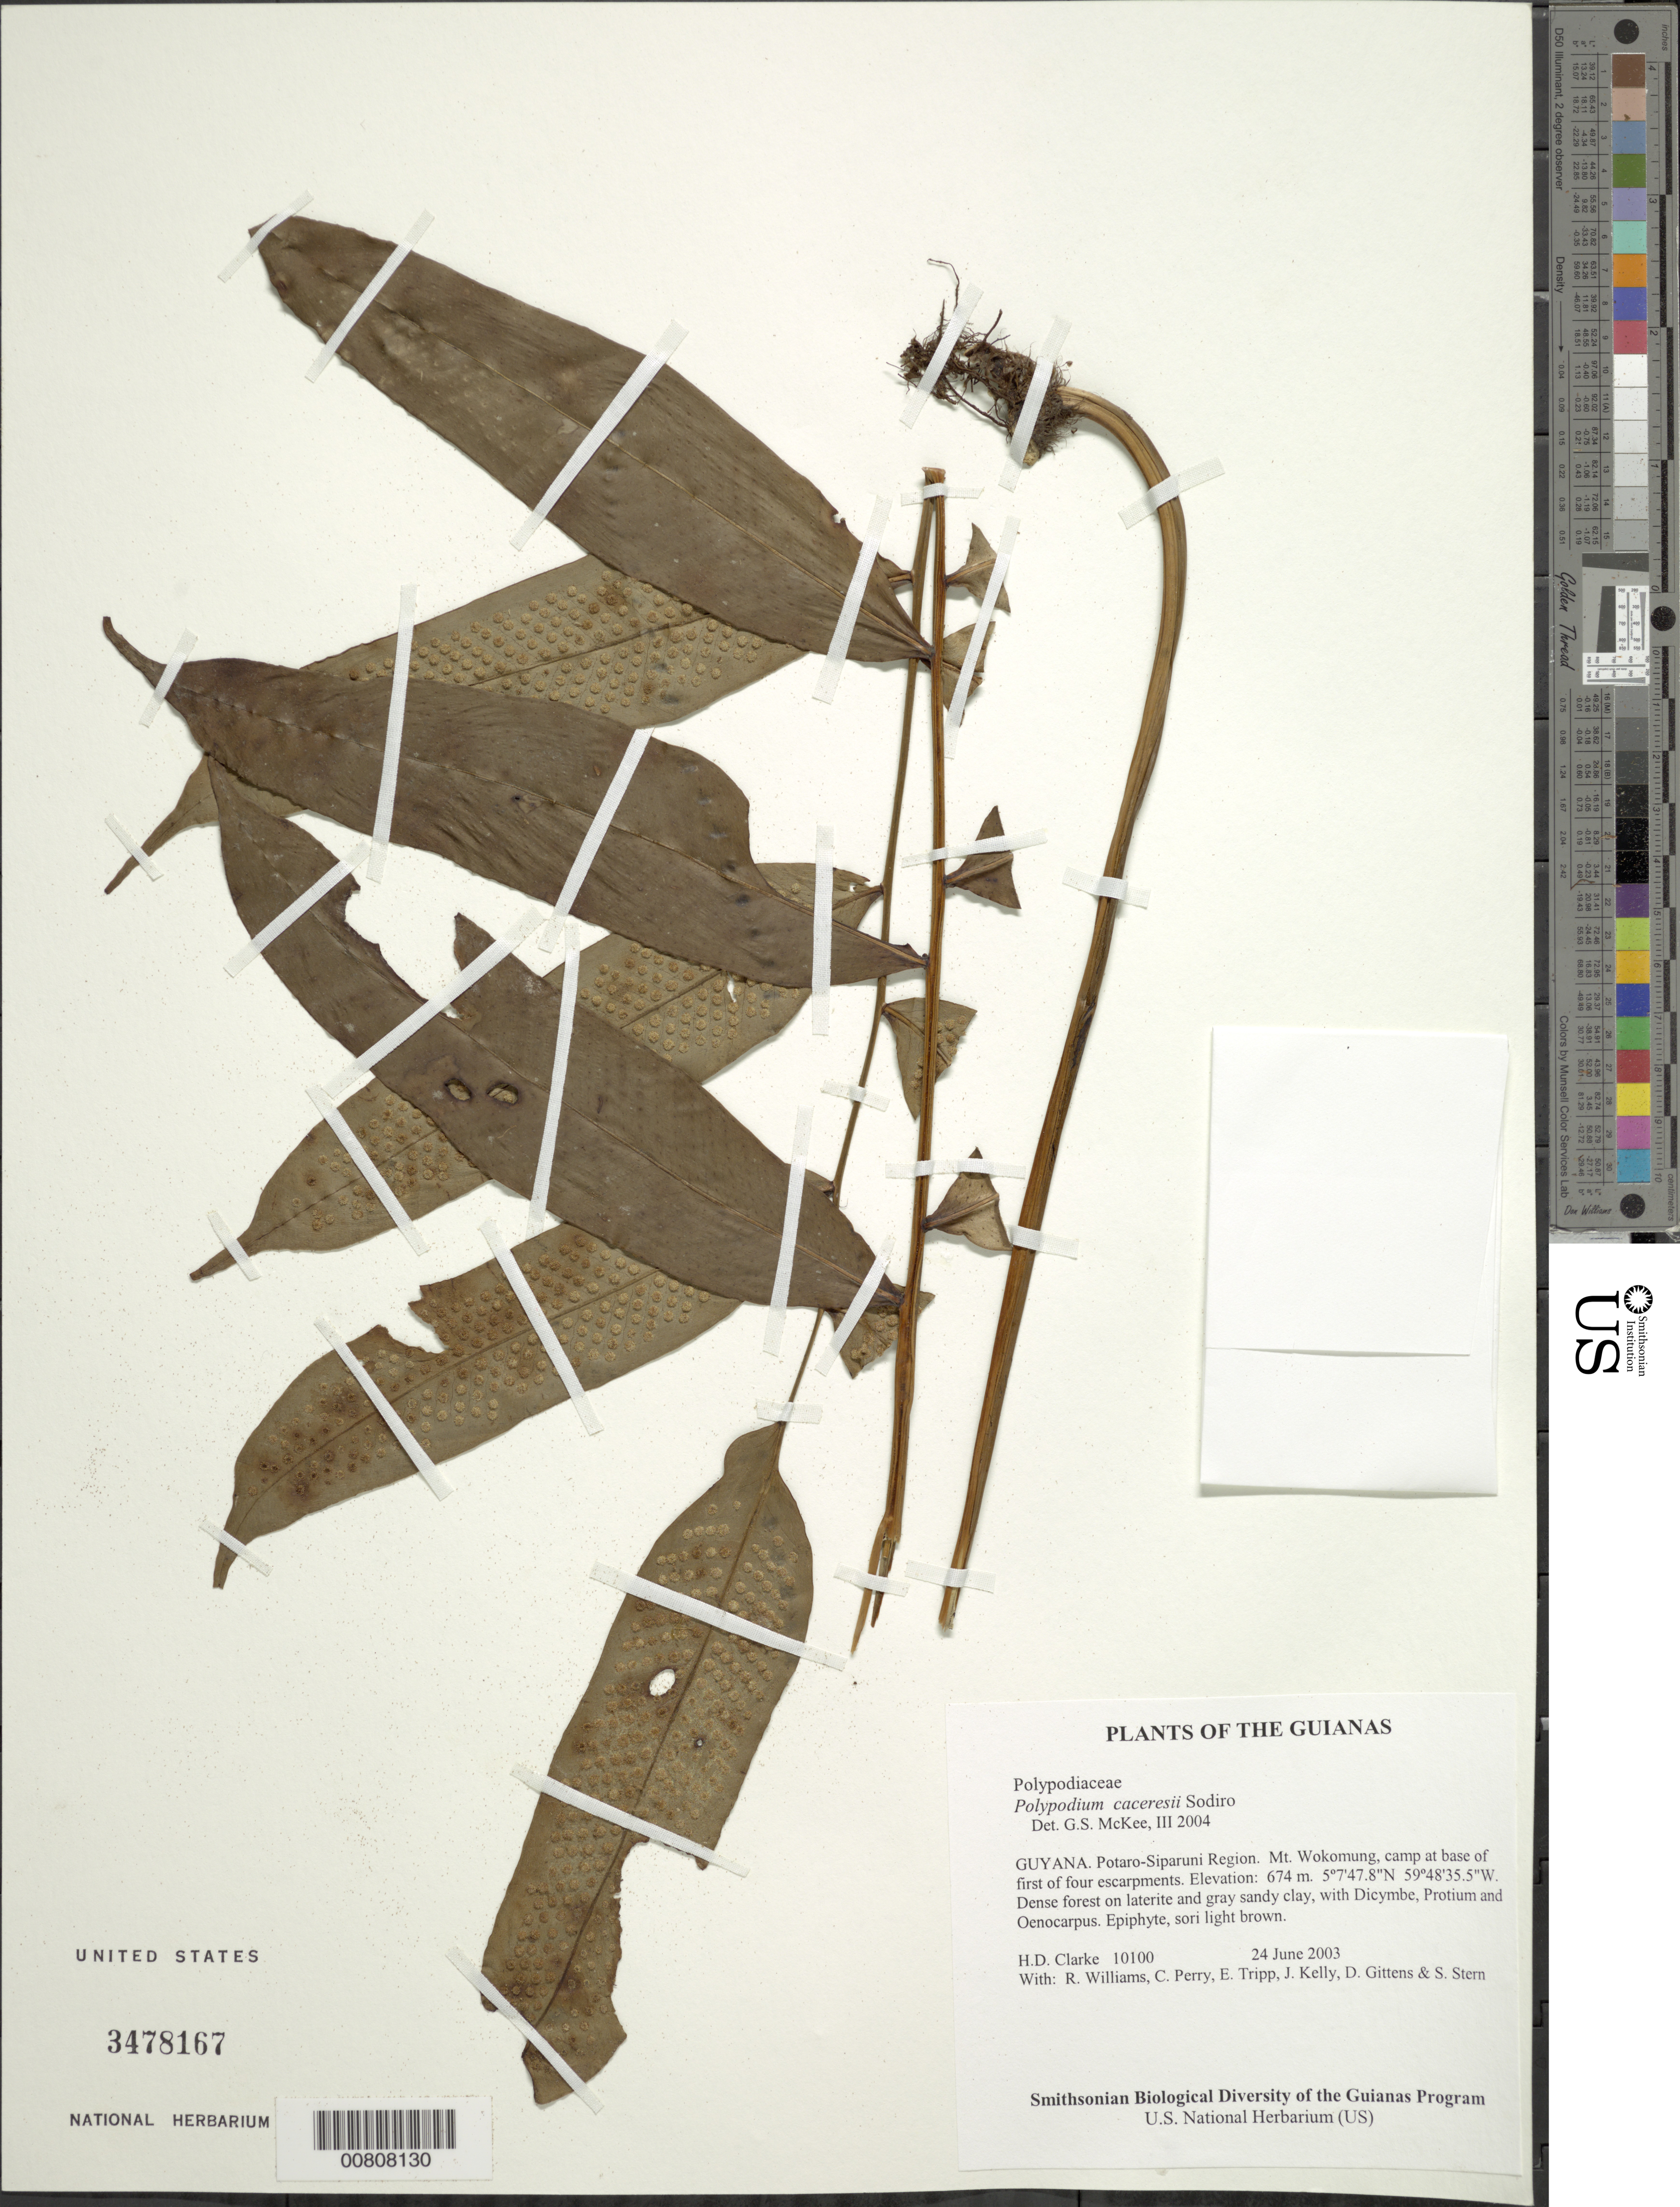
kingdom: Plantae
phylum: Tracheophyta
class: Polypodiopsida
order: Polypodiales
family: Polypodiaceae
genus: Serpocaulon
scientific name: Serpocaulon caceresii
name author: A.R. Sm.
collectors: H. D. Clarke, R. Williams, C. Perry, E. Tripp, J. Kelly, D. Gittens & S. R. Stern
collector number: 10100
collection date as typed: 24 June 2003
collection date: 2003-06-24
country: Guyana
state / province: Potaro-Siparuni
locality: Mt. Wokomung, camp at base of first of four escarpments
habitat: Dense forest on laterite and gray sandy clay, with Dicymbe, Protium and Oenocarpus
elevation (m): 674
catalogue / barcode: US 3478167